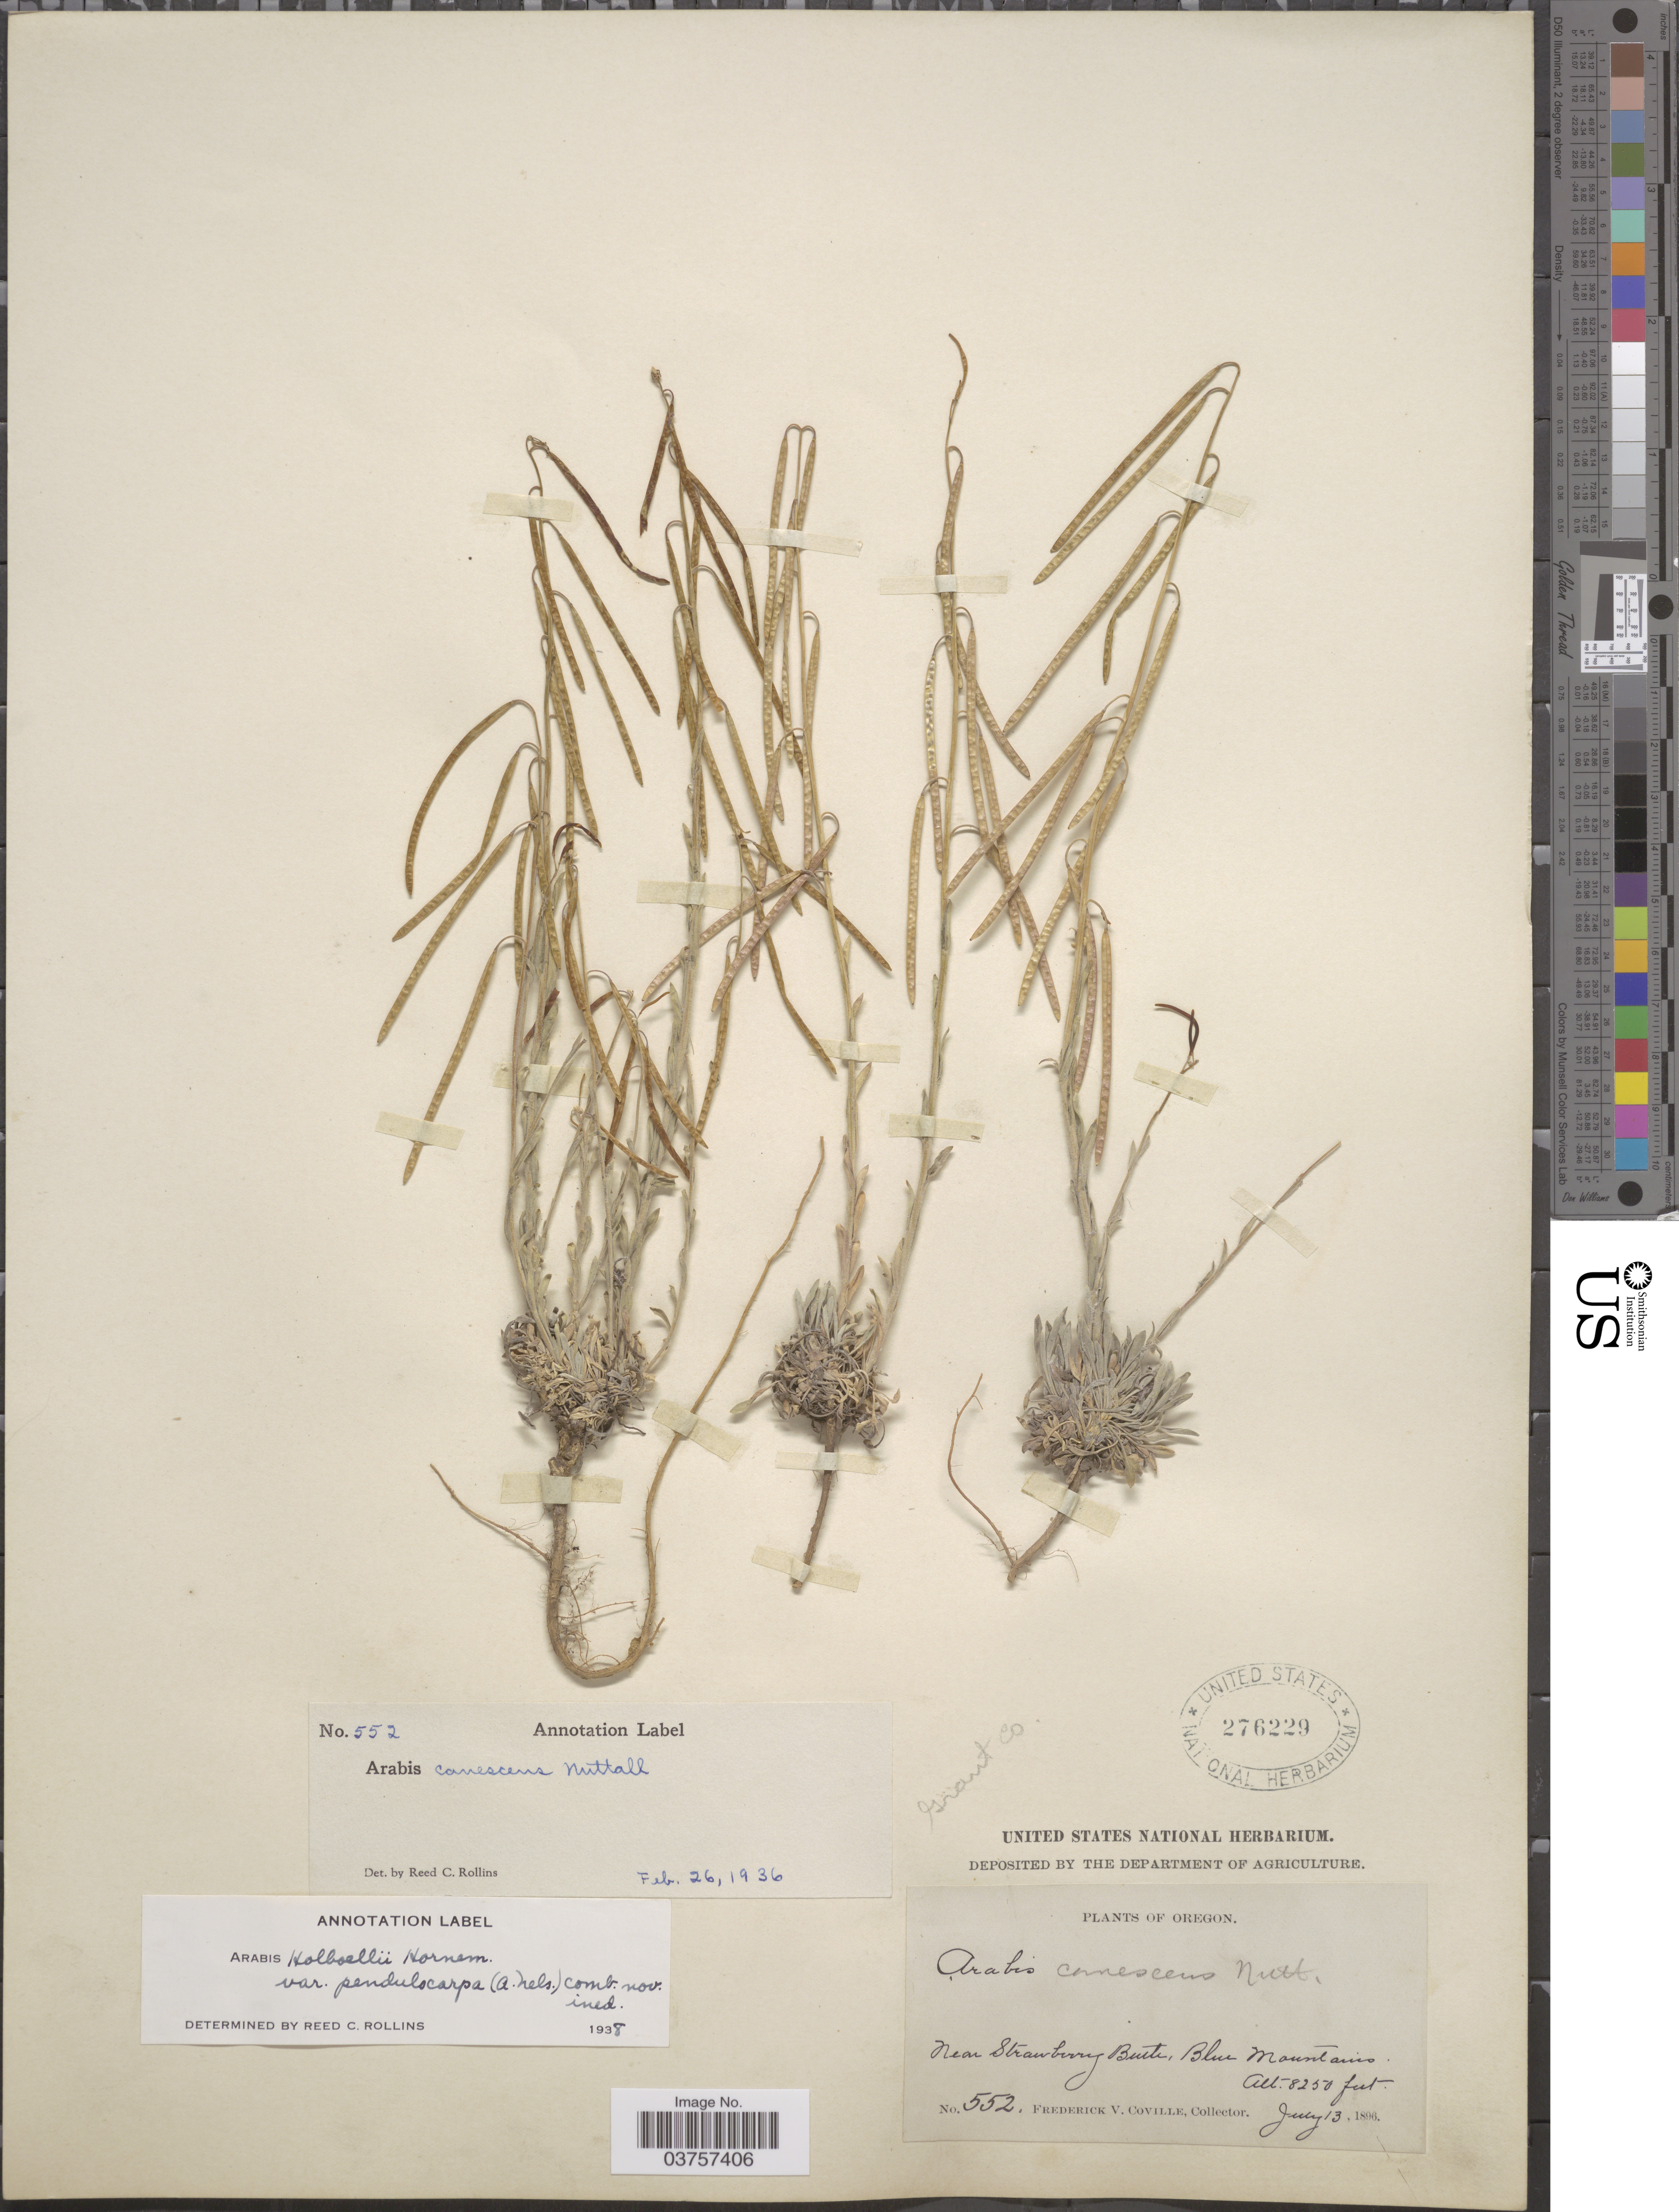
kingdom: Plantae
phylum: Tracheophyta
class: Magnoliopsida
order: Brassicales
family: Brassicaceae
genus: Arabis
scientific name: Arabis holboellii var. pendulocarpa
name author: (A. Nelson) Rollins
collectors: F. V. Coville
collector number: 552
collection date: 1896-07-13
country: United States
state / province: Oregon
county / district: Grant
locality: Near Strawberry Butte, Blue Mountains. Grant Co.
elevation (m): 2515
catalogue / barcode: US 276229